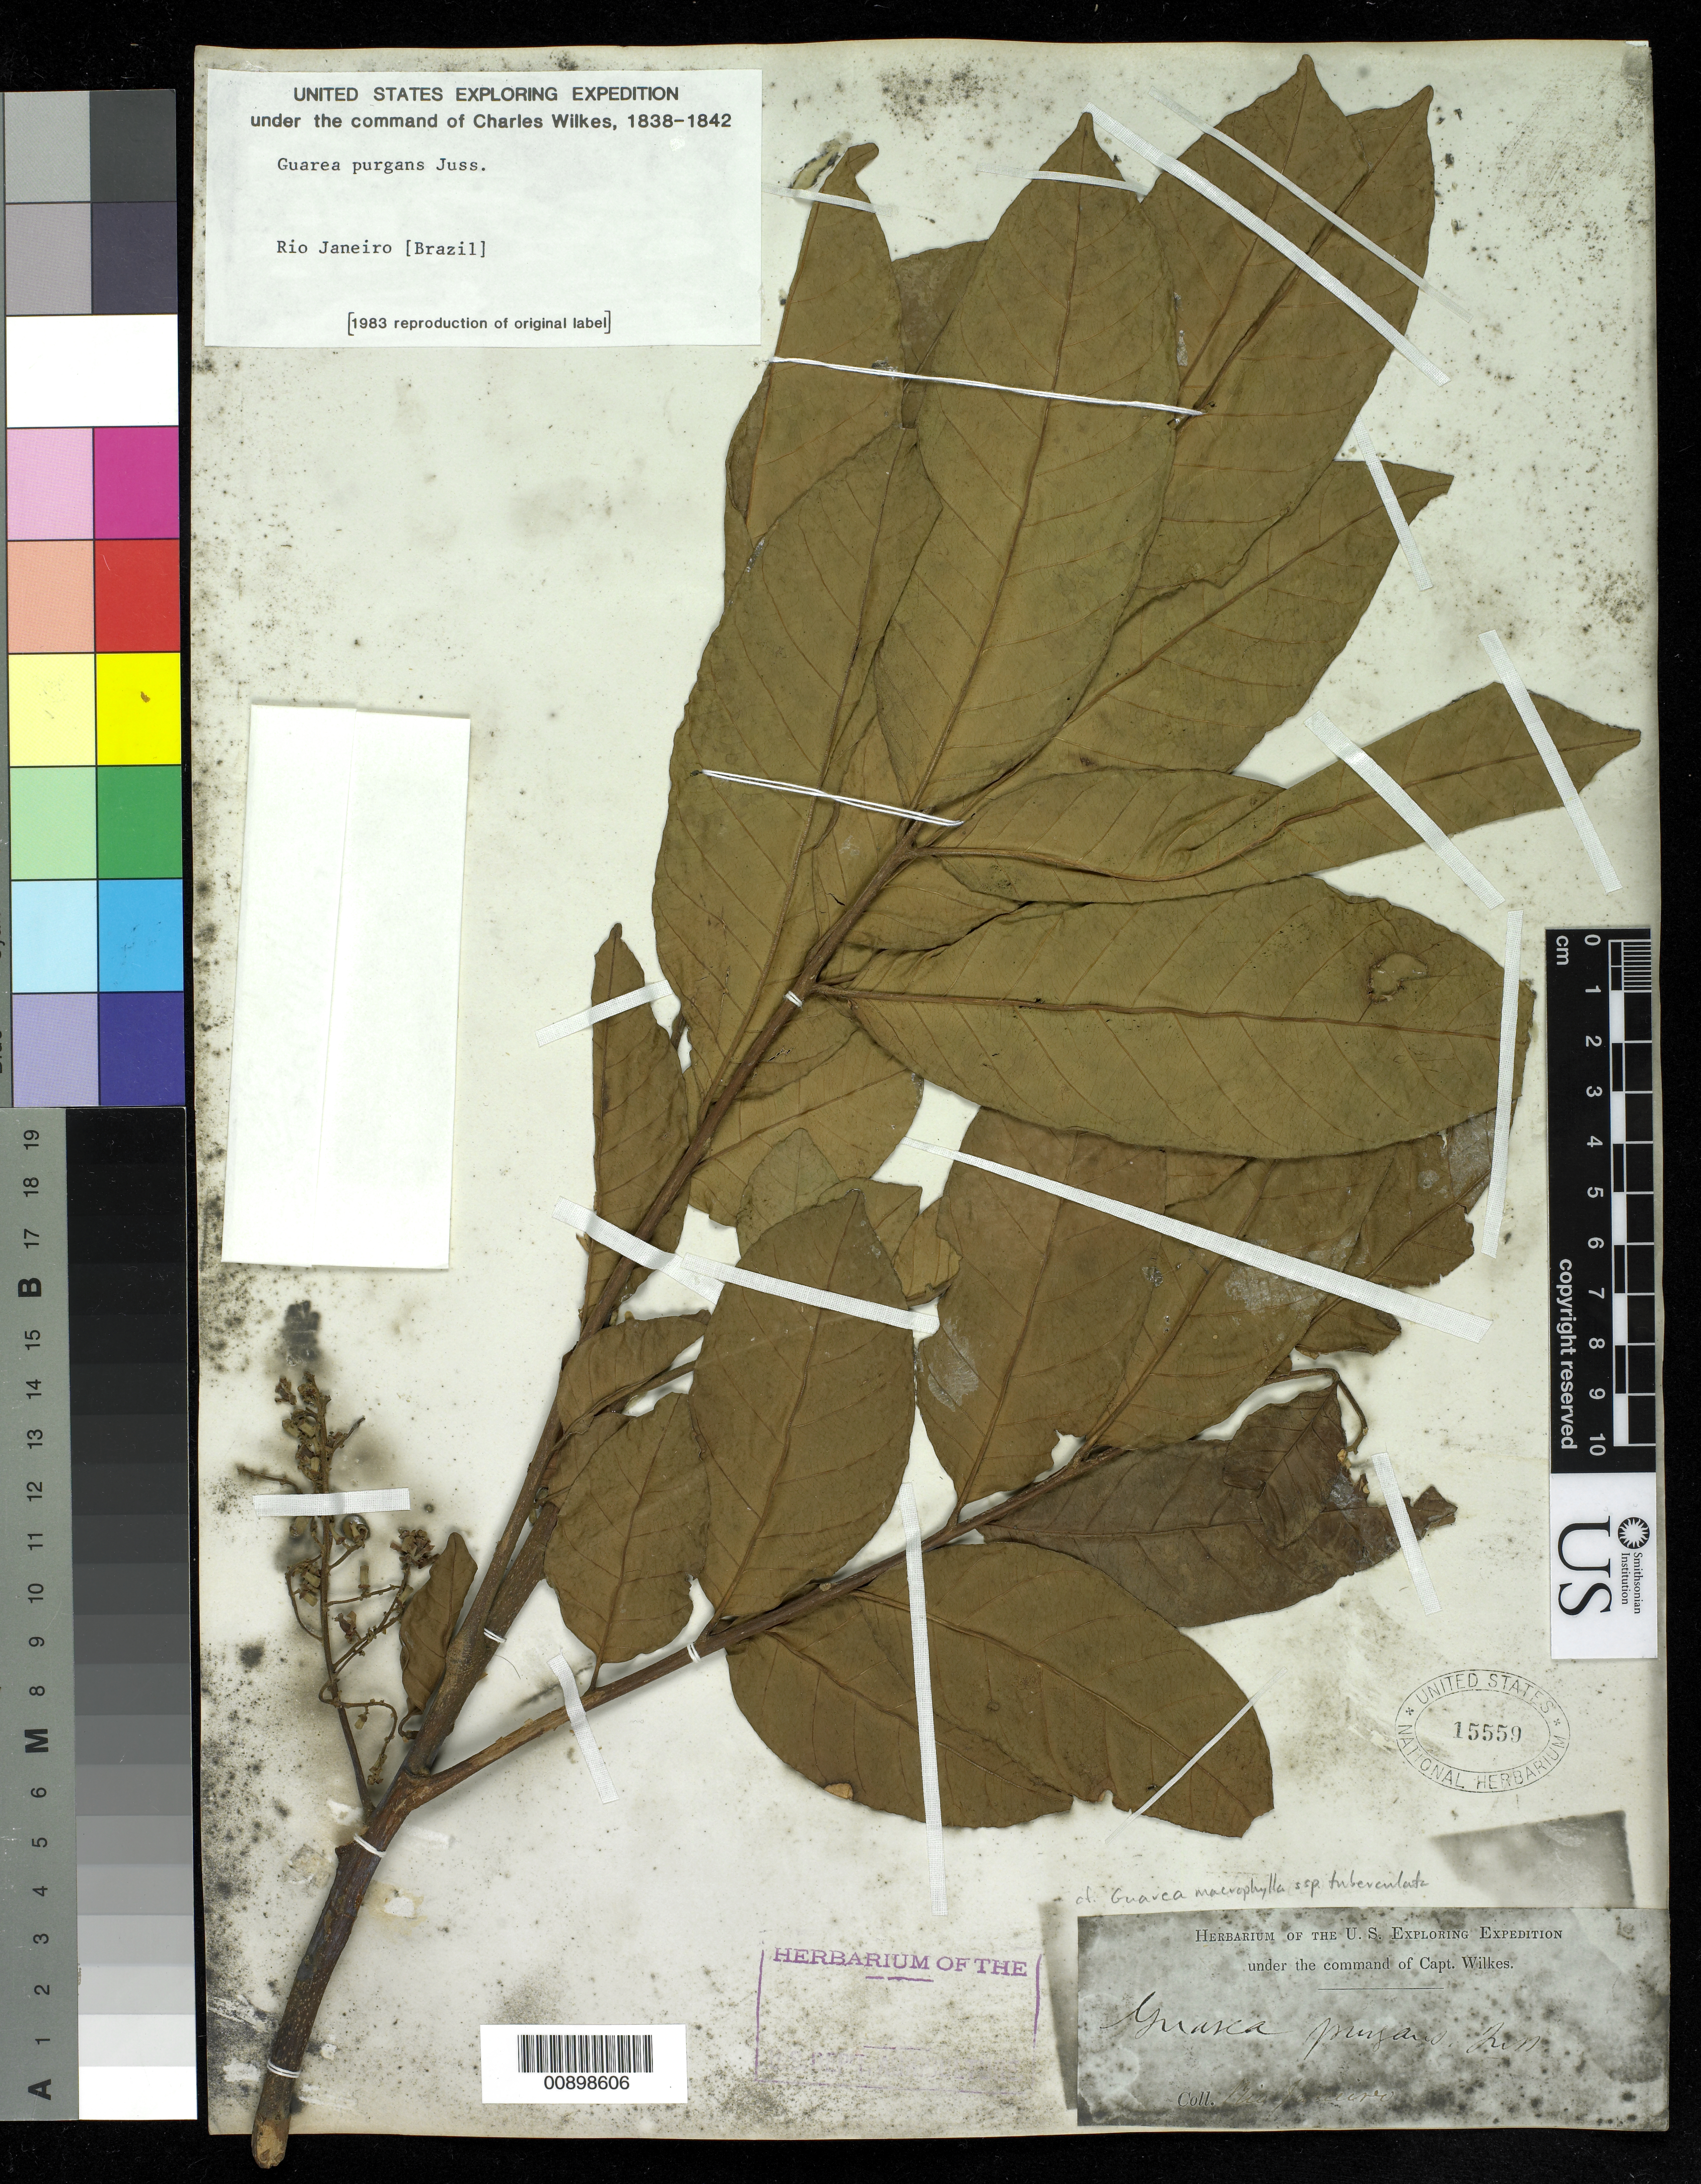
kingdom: Plantae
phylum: Tracheophyta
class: Magnoliopsida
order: Sapindales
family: Meliaceae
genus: Guarea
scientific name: Guarea macrophylla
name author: Vahl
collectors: Wilkes Explor. Exped.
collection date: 1838/1842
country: Brazil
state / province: Rio de Janeiro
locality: Rio Janeiro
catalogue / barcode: US 15559